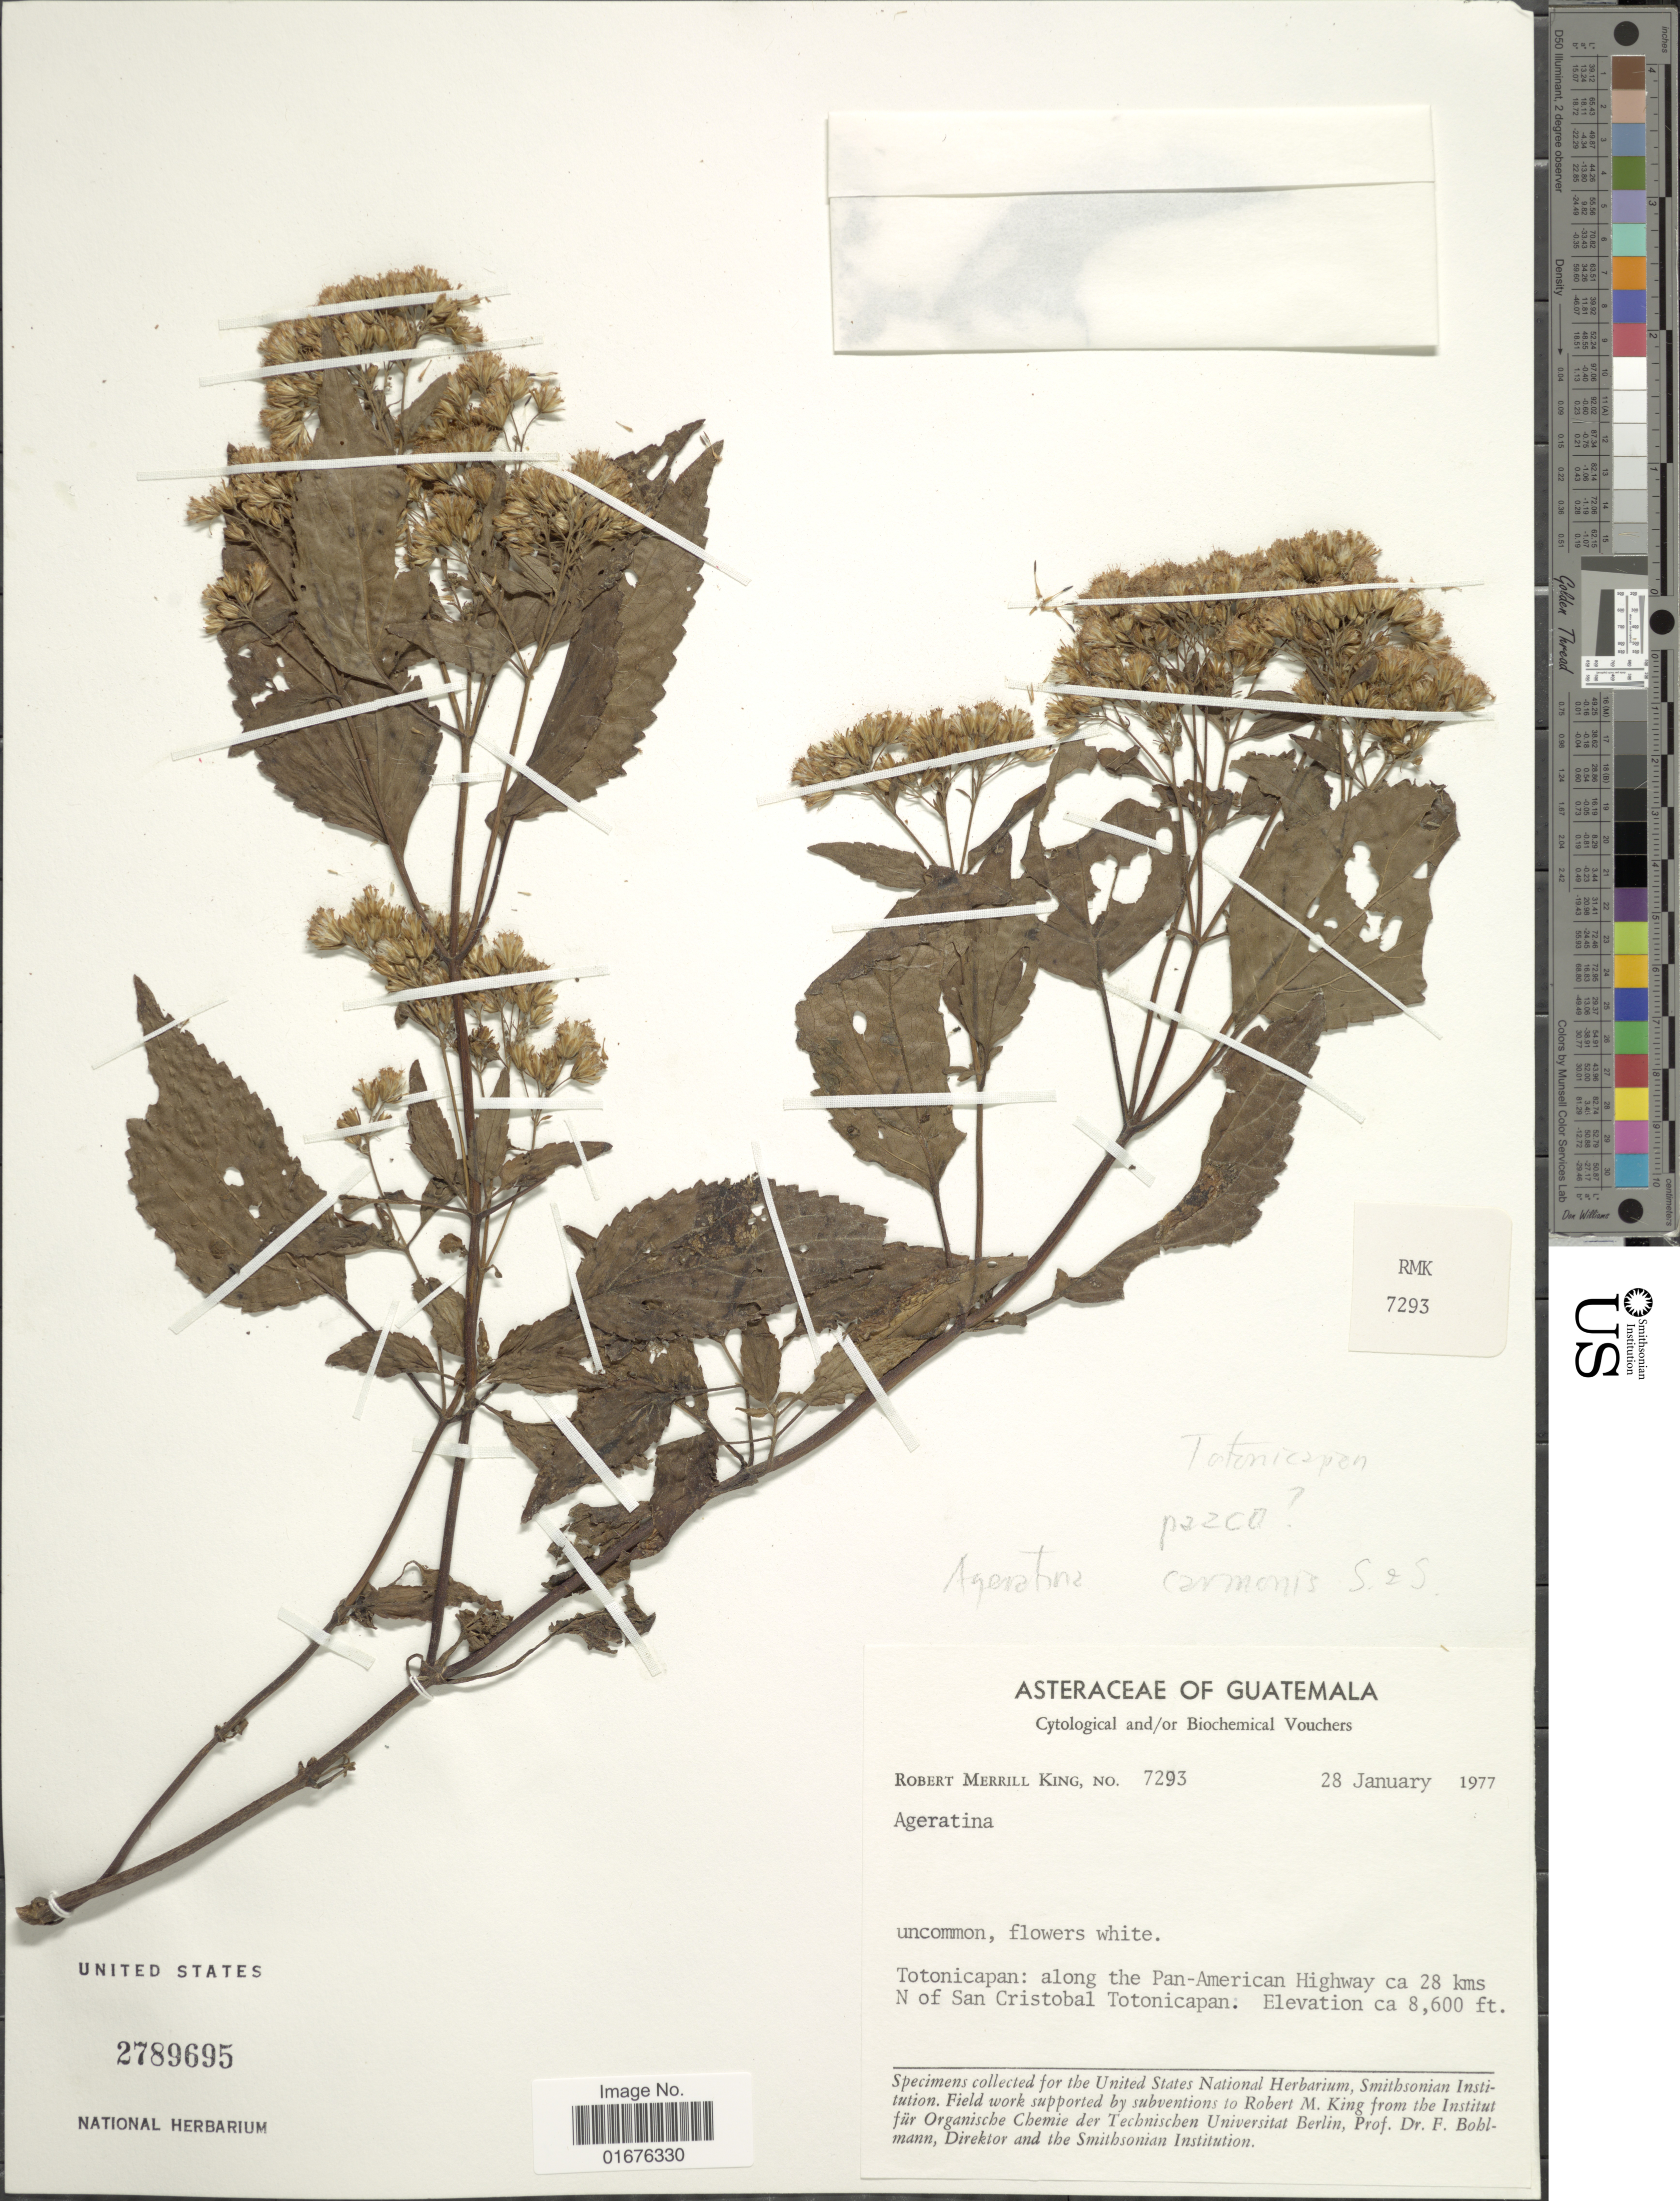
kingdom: Plantae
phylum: Tracheophyta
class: Magnoliopsida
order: Asterales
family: Asteraceae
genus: Ageratina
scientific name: Ageratina pazcuarensis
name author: (Kunth) R.M. King & H. Rob.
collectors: R. M. King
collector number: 7293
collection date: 1977-01-28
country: Guatemala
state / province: Totonicapan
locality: Along the Pan-American Highway ca 28 kms N of San Cristobal Totonicapan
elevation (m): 2621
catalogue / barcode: US 2789695